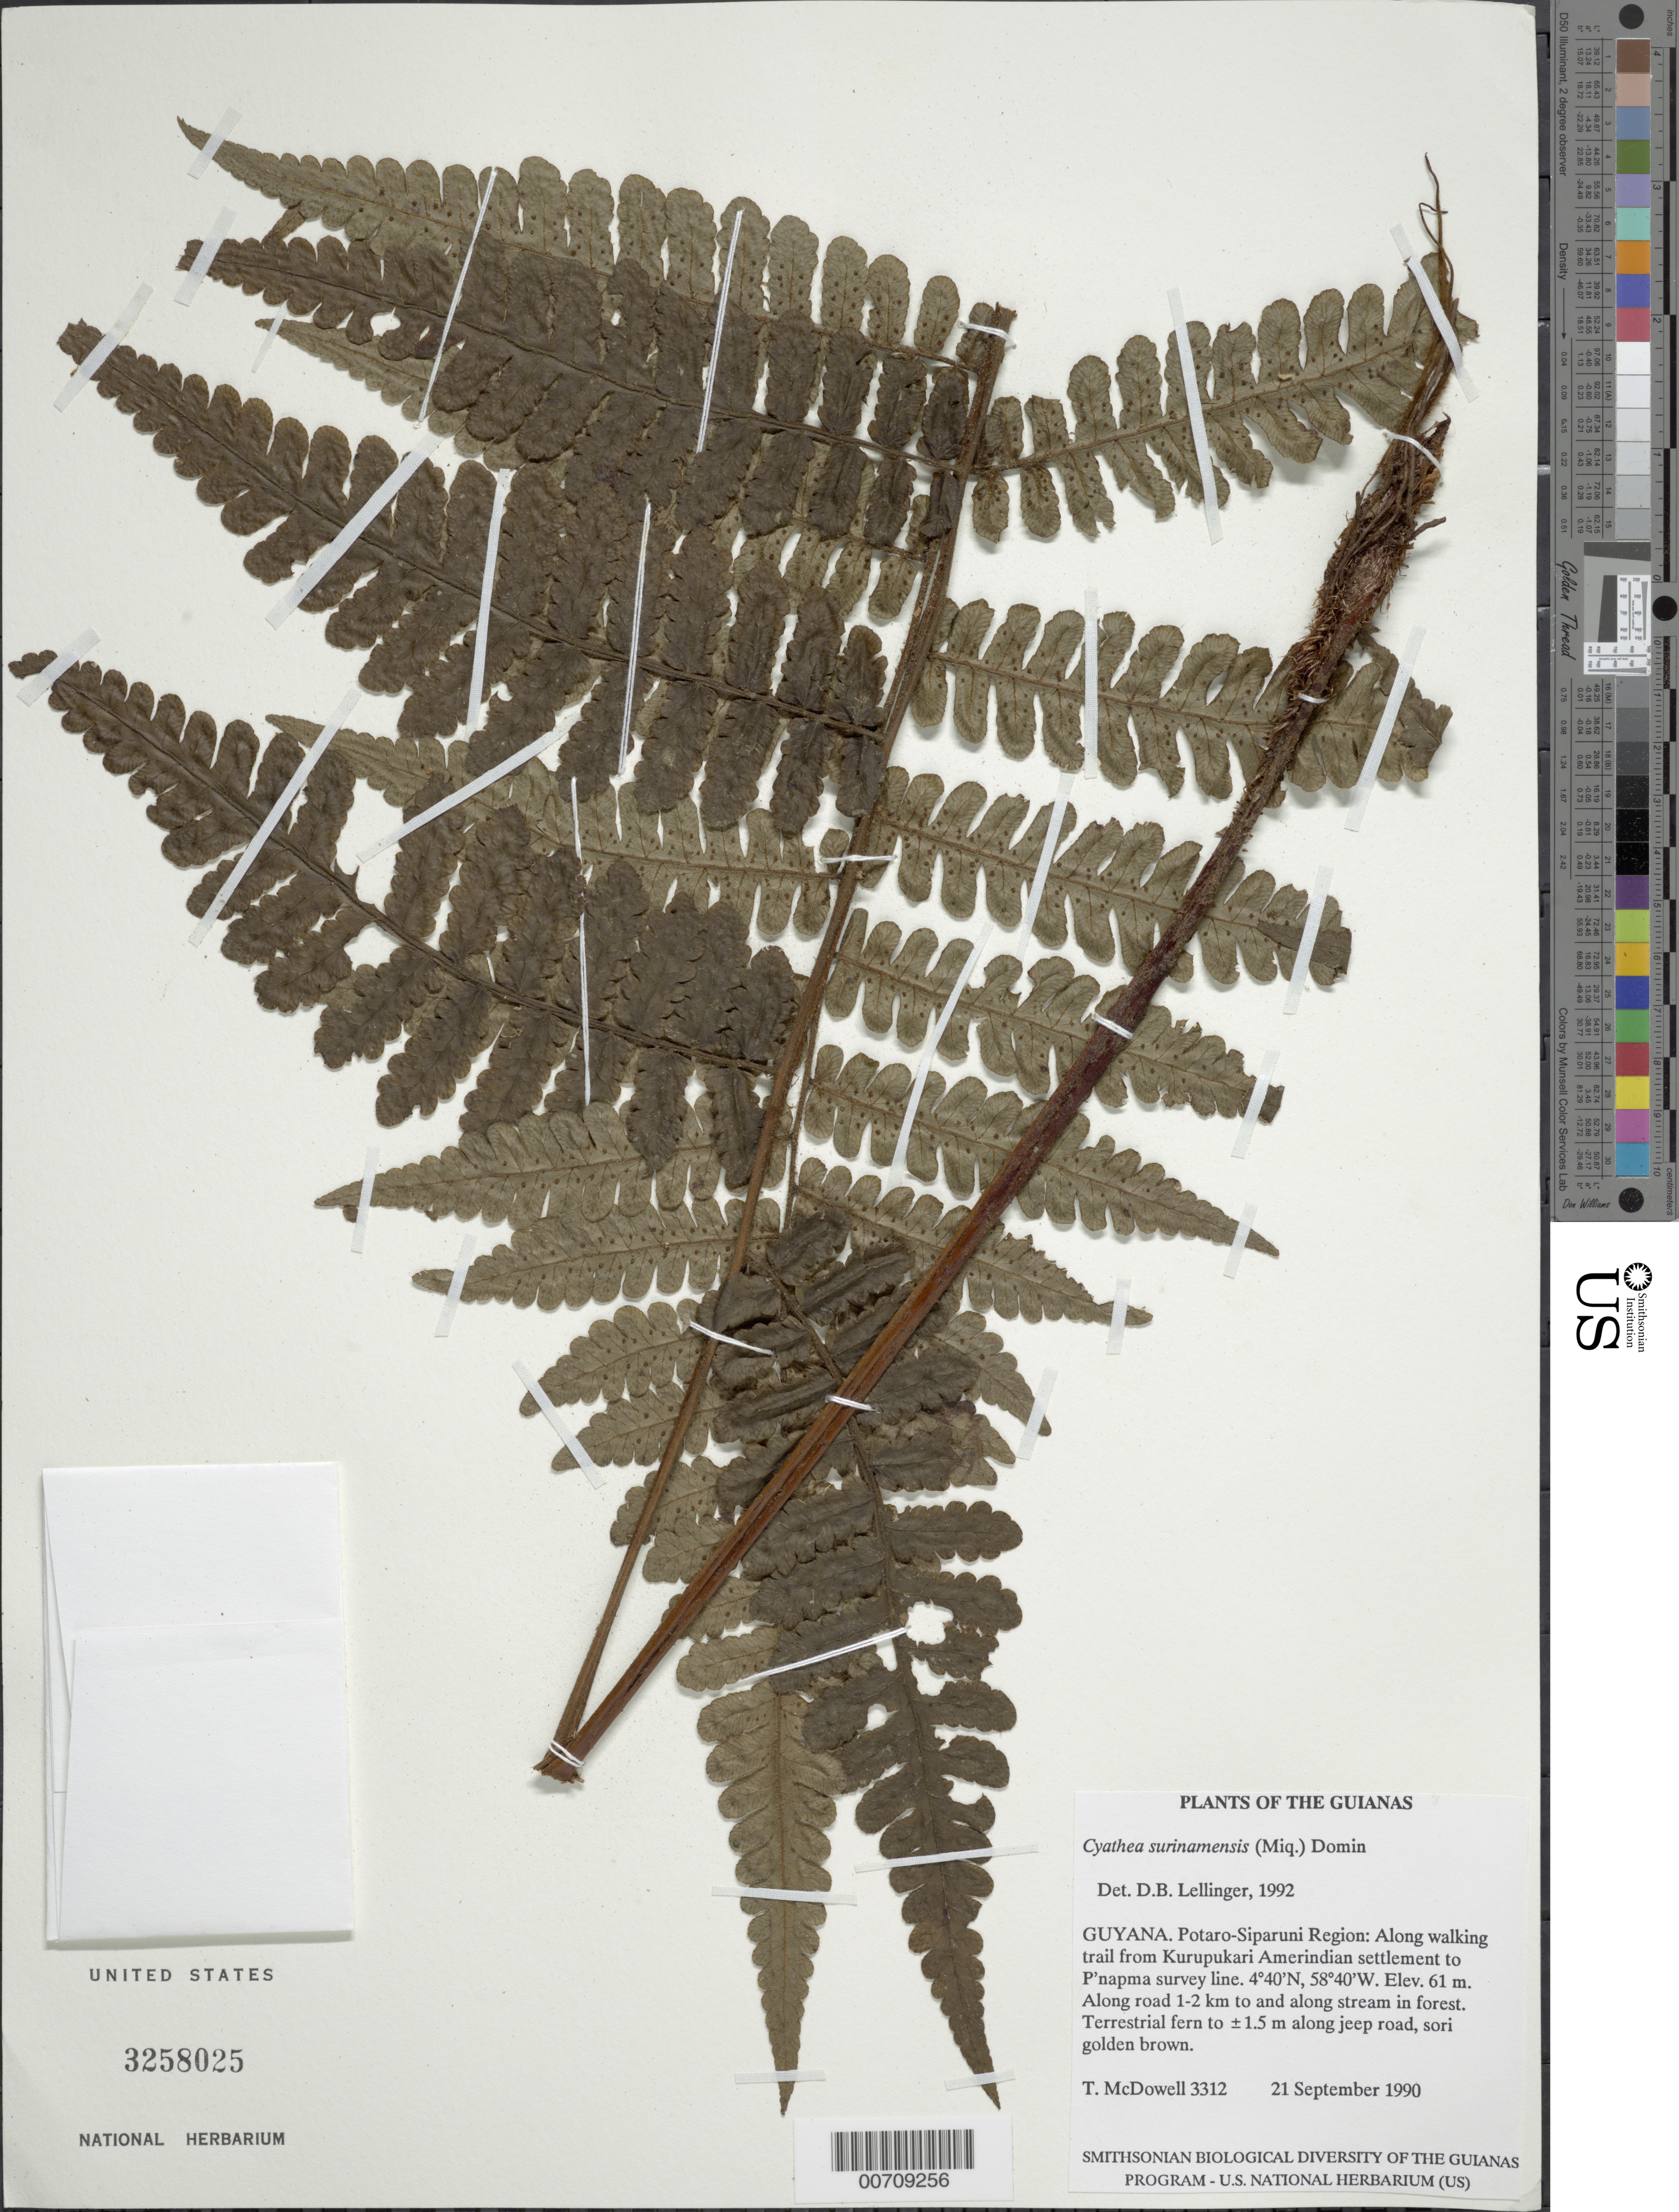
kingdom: Plantae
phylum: Tracheophyta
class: Polypodiopsida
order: Cyatheales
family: Cyatheaceae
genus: Cyathea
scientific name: Cyathea surinamensis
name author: (Miq.) Domin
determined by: Lellinger, David B., (BOT), Smithsonian Institution - National Museum of Natural History (UNITED STATES)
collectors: T. McDowell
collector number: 3312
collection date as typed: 21 September 1990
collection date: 1990-09-21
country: Guyana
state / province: Potaro-Siparuni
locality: Trail from Kurupukari Amerindian settlement to Paranapanema survey line, 1-2 km from road. Iwokrama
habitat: Along road and stream in forest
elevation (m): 60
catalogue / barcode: US 3258025